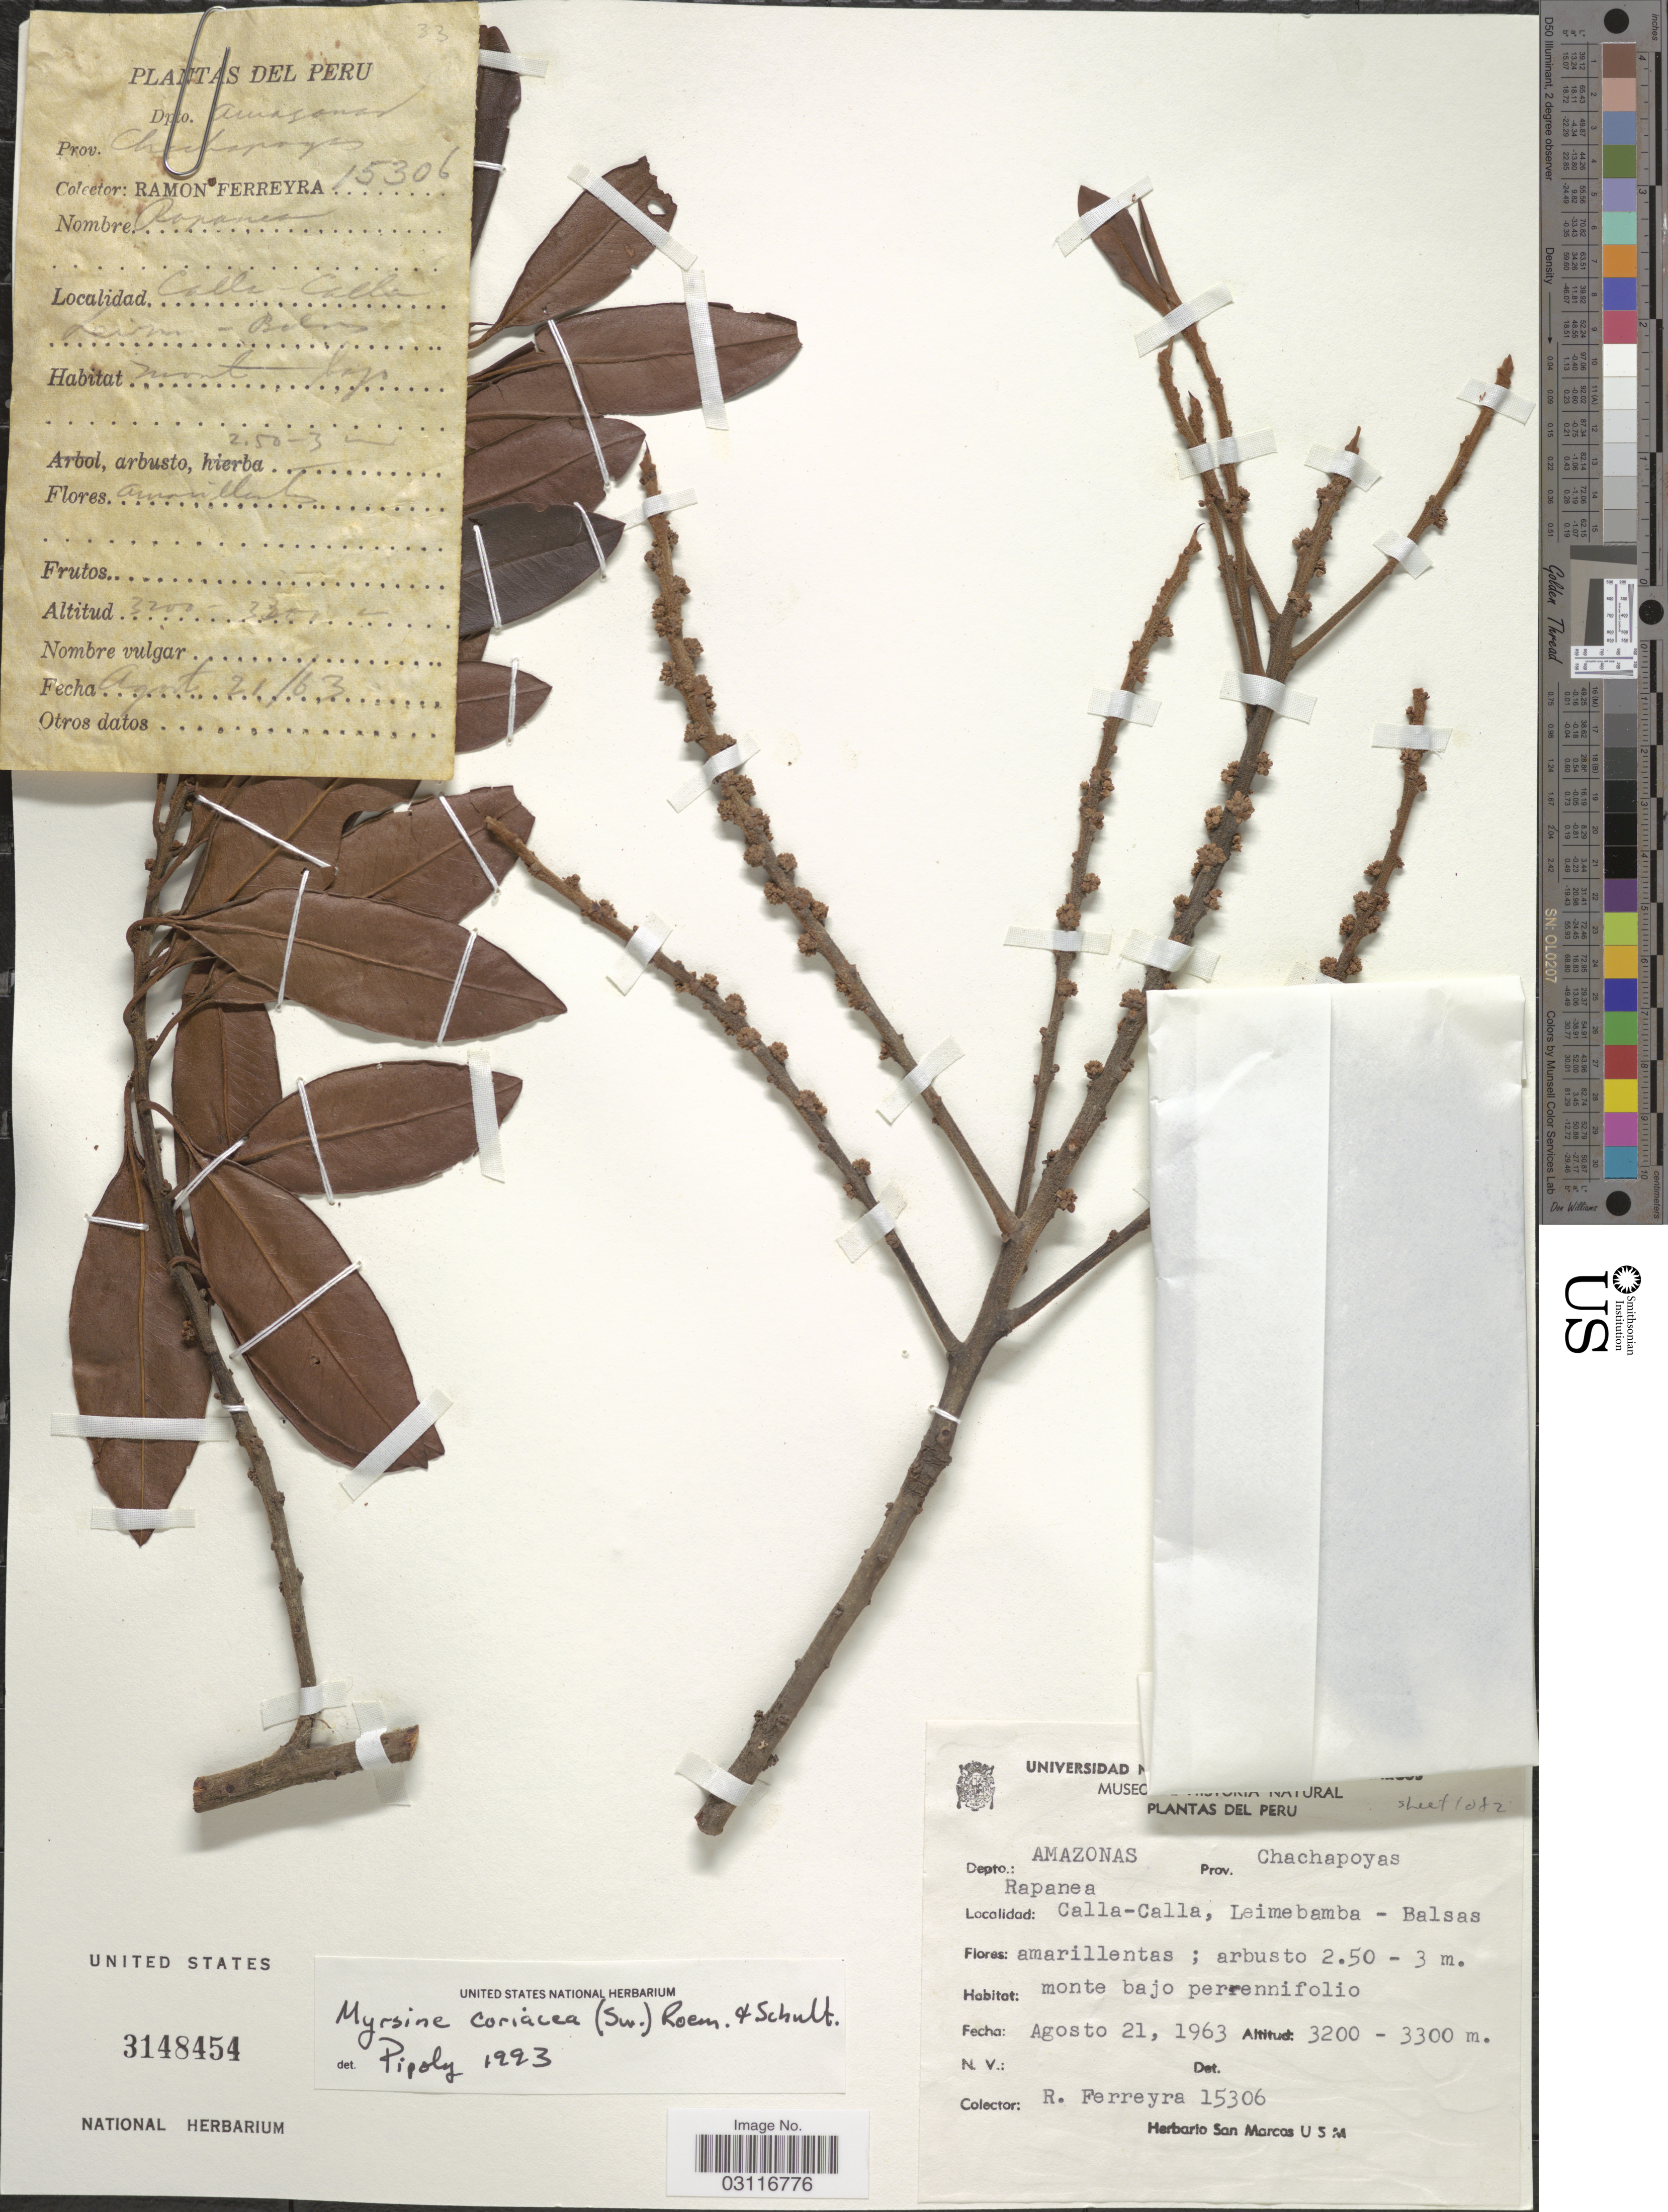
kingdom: Plantae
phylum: Tracheophyta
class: Magnoliopsida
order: Ericales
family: Primulaceae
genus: Myrsine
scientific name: Myrsine coriacea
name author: (Sw.) R. Br. ex Roem. & Schult.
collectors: R. A. Ferreyra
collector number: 15306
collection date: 1963-08-21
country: Peru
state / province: Amazonas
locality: Depto.: Amazonas, Prov. Chachapoyas, Calla-Calla, Leimebamba-Balsas.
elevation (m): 3200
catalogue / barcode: US 3148454